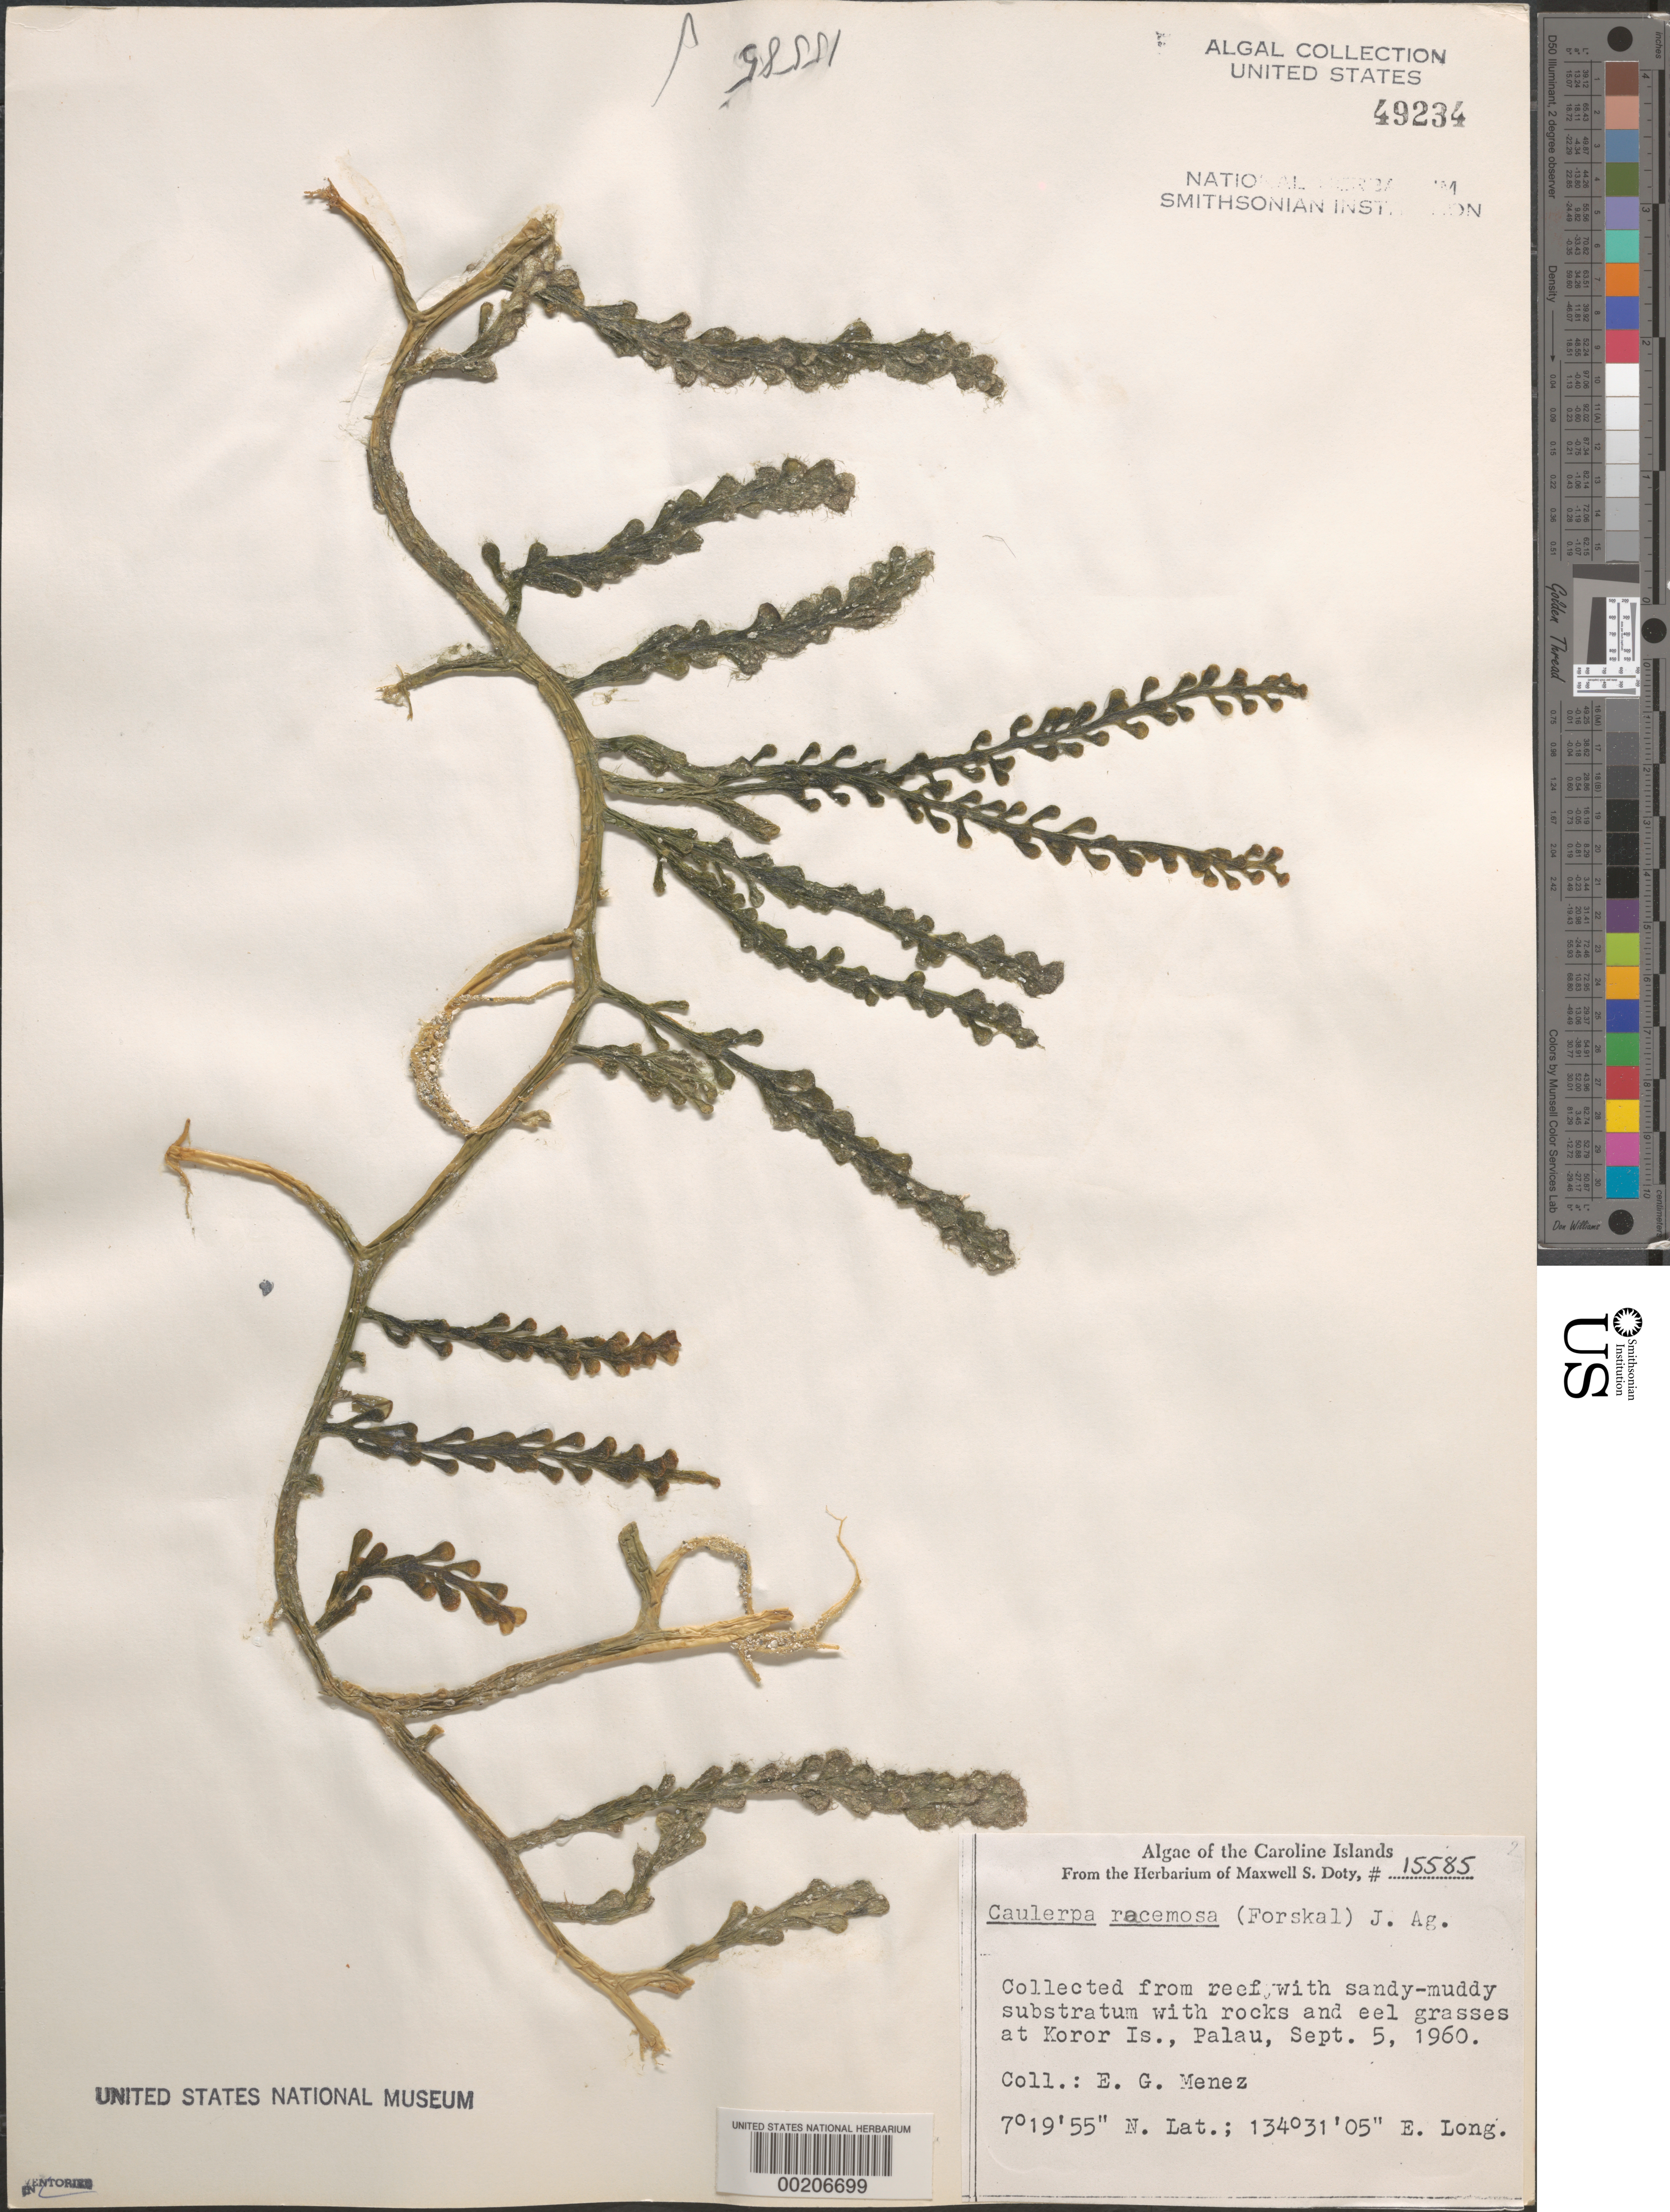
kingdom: Plantae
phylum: Chlorophyta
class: Ulvophyceae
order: Bryopsidales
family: Caulerpaceae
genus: Caulerpa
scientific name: Caulerpa racemosa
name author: (Forssk.) J. Agardh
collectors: Meñez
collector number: MSD 15585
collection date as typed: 05 Sep 1960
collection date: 1960-09-05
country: Palau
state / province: Koror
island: Oreor (Koror)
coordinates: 7 19' 55" N, 134 31' 05" E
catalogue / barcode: US 49234